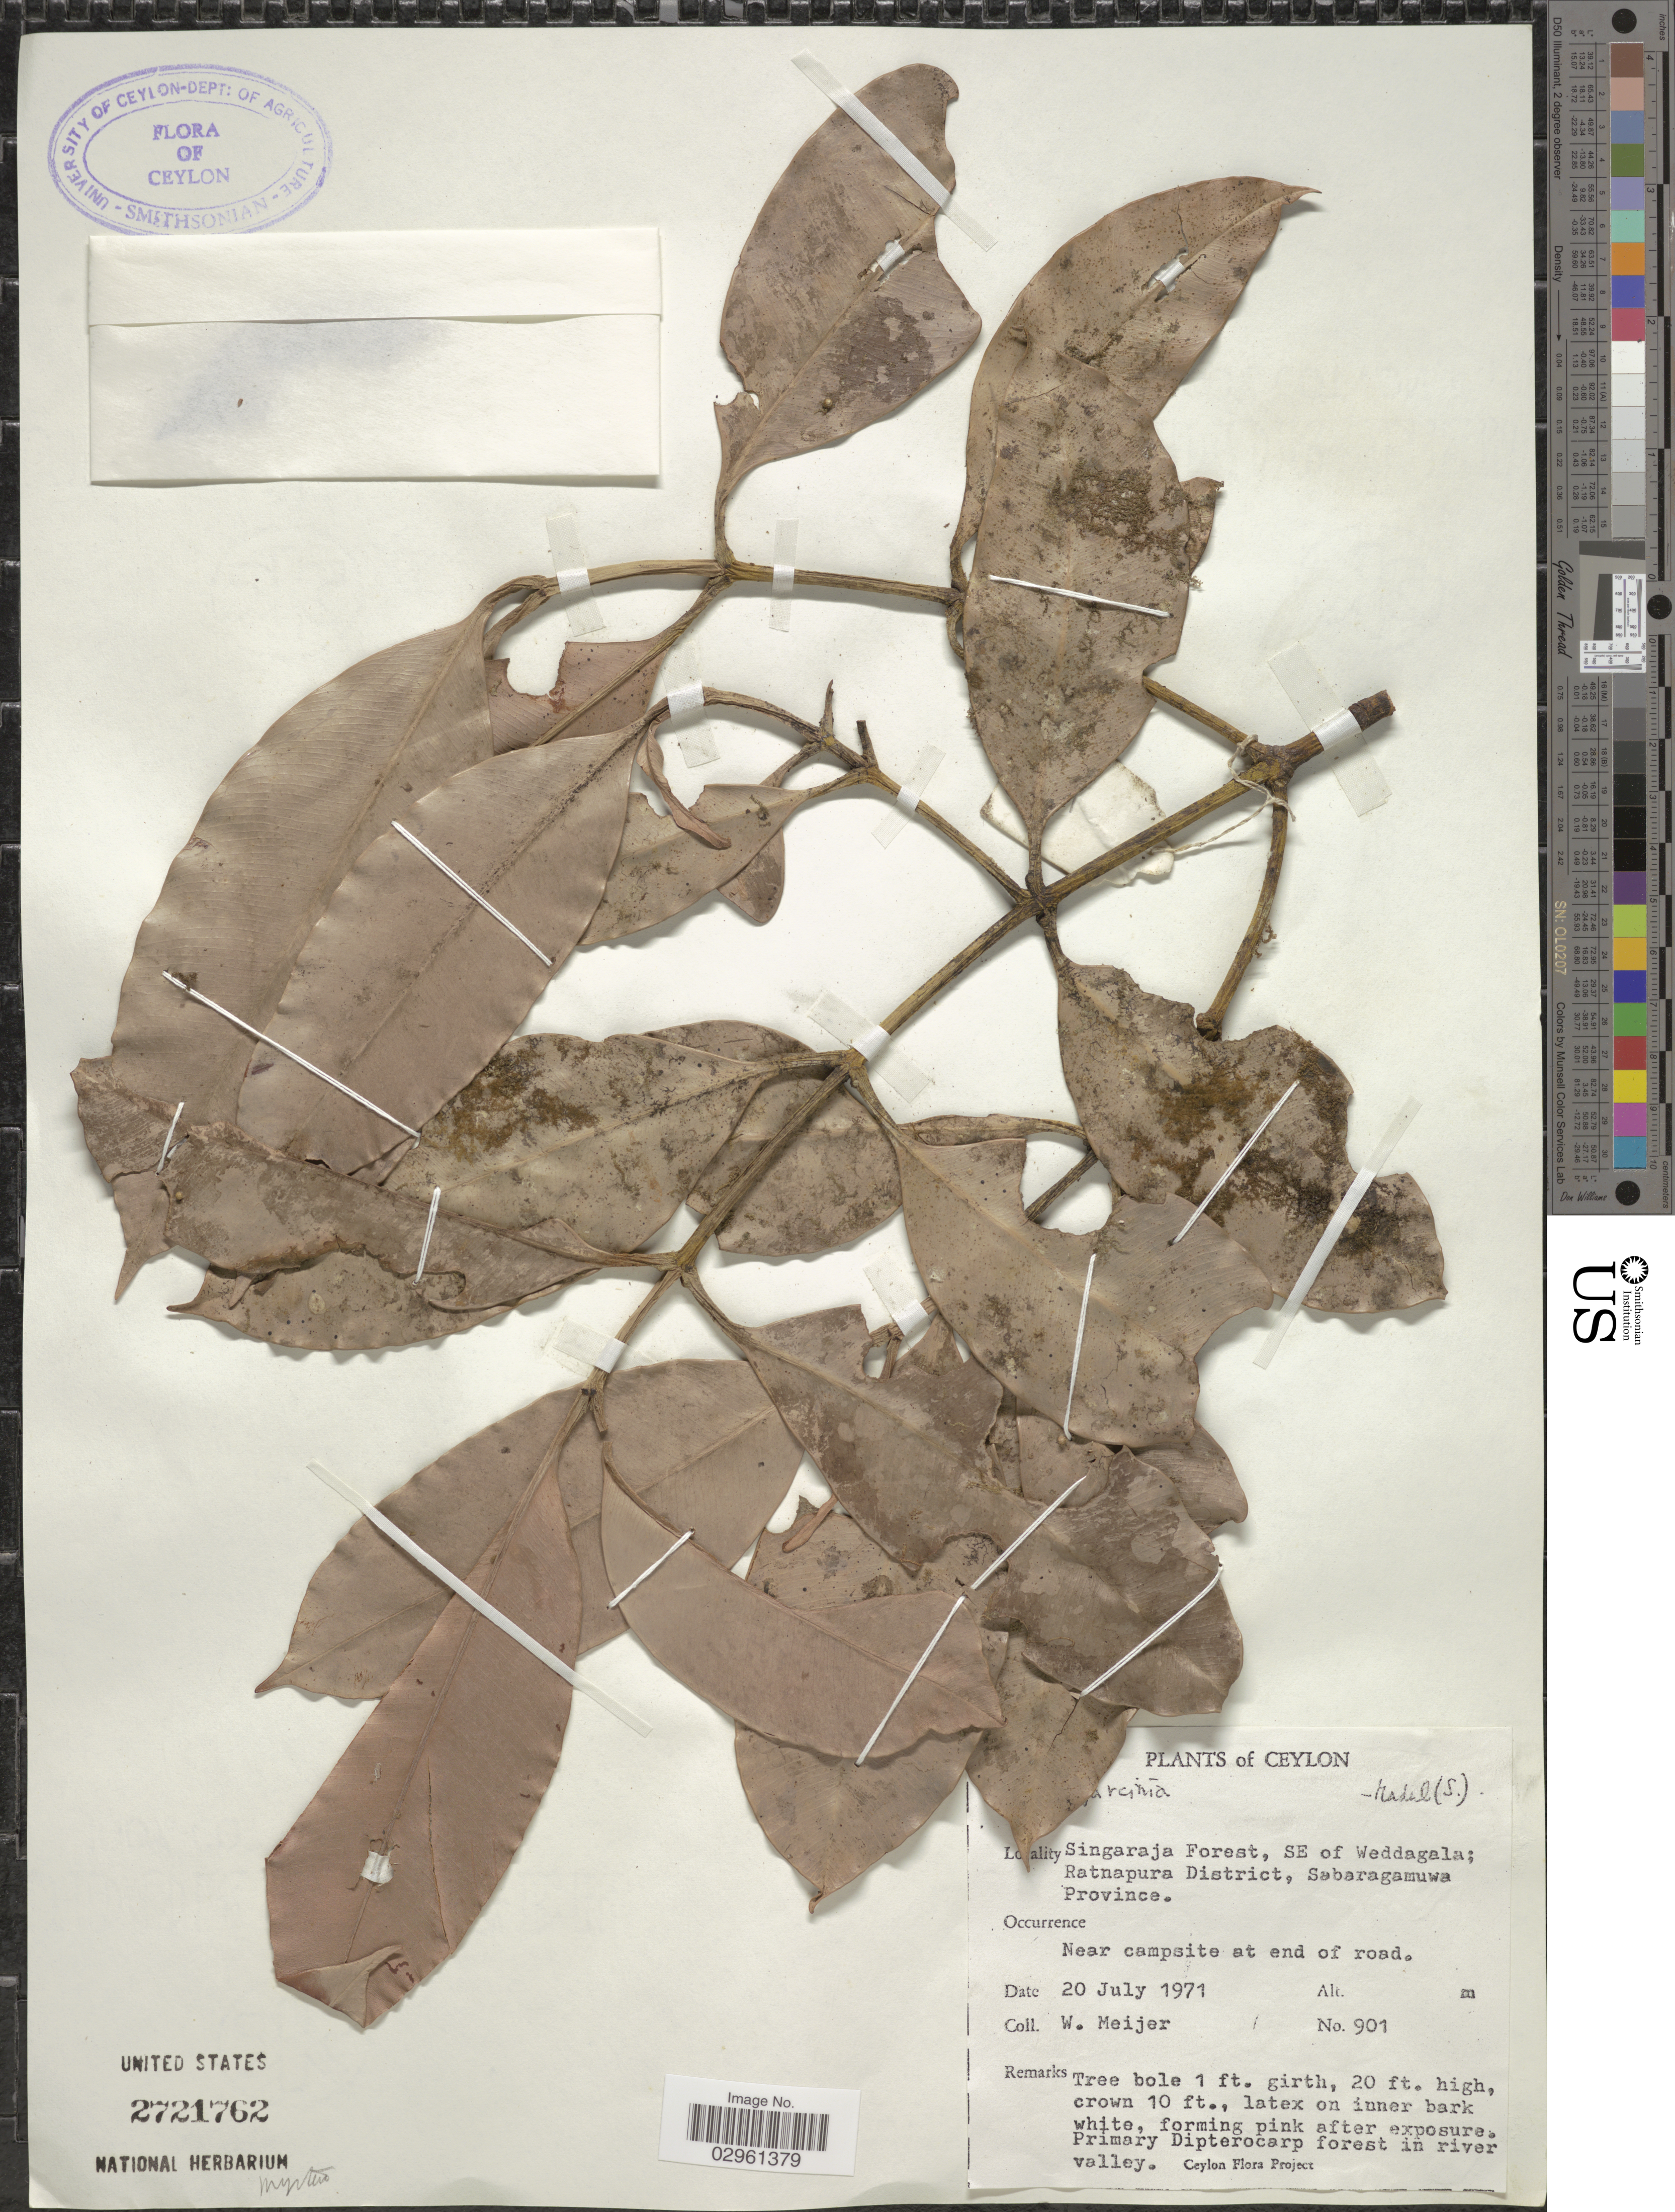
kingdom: Plantae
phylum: Tracheophyta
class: Magnoliopsida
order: Malpighiales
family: Clusiaceae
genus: Garcinia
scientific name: Garcinia sp.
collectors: W. Meijer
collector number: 901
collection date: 1971-07-20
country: Sri Lanka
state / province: Sabaragamuwa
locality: Ceylon. Singaraja Forest, SE of Weddagala; Ratnapura District, near campsite at end of road.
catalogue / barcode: US 2721762